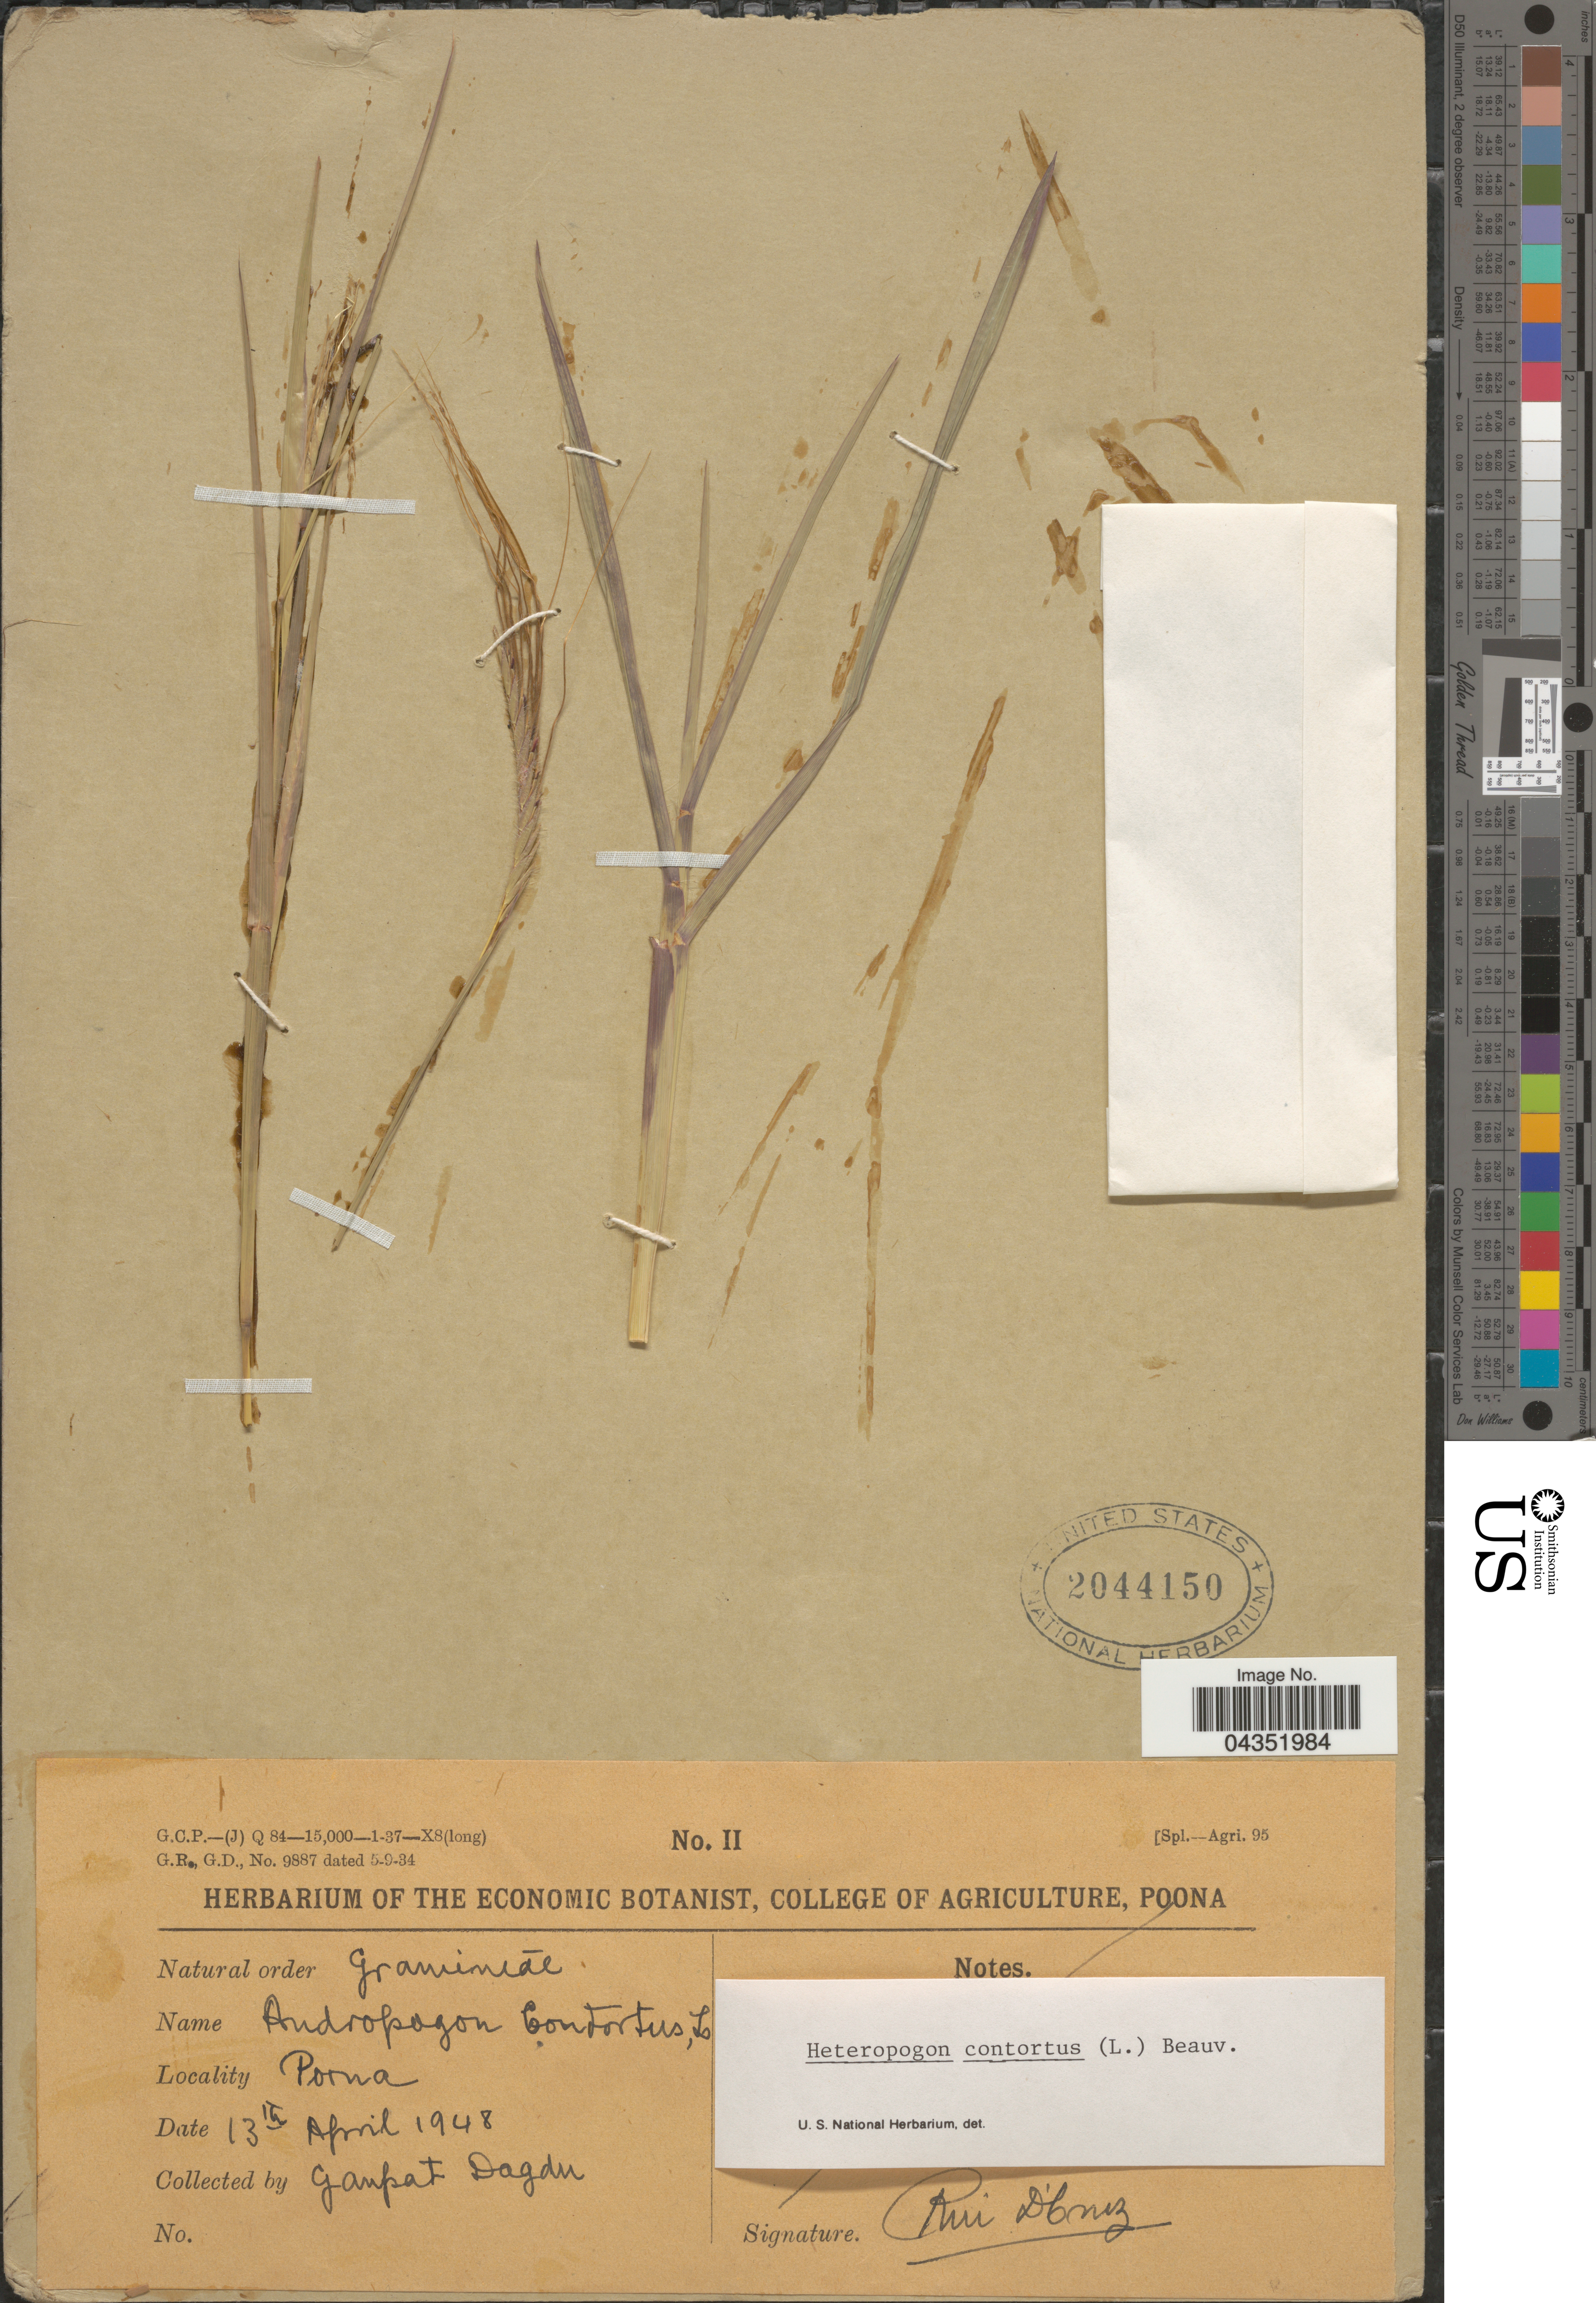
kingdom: Plantae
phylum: Tracheophyta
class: Liliopsida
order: Poales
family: Poaceae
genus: Heteropogon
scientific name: Heteropogon contortus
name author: (L.) P. Beauv. ex Roem. & Schult.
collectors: G. Dagdu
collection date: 1948-04-13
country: India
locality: Poona.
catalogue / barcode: US 2044150